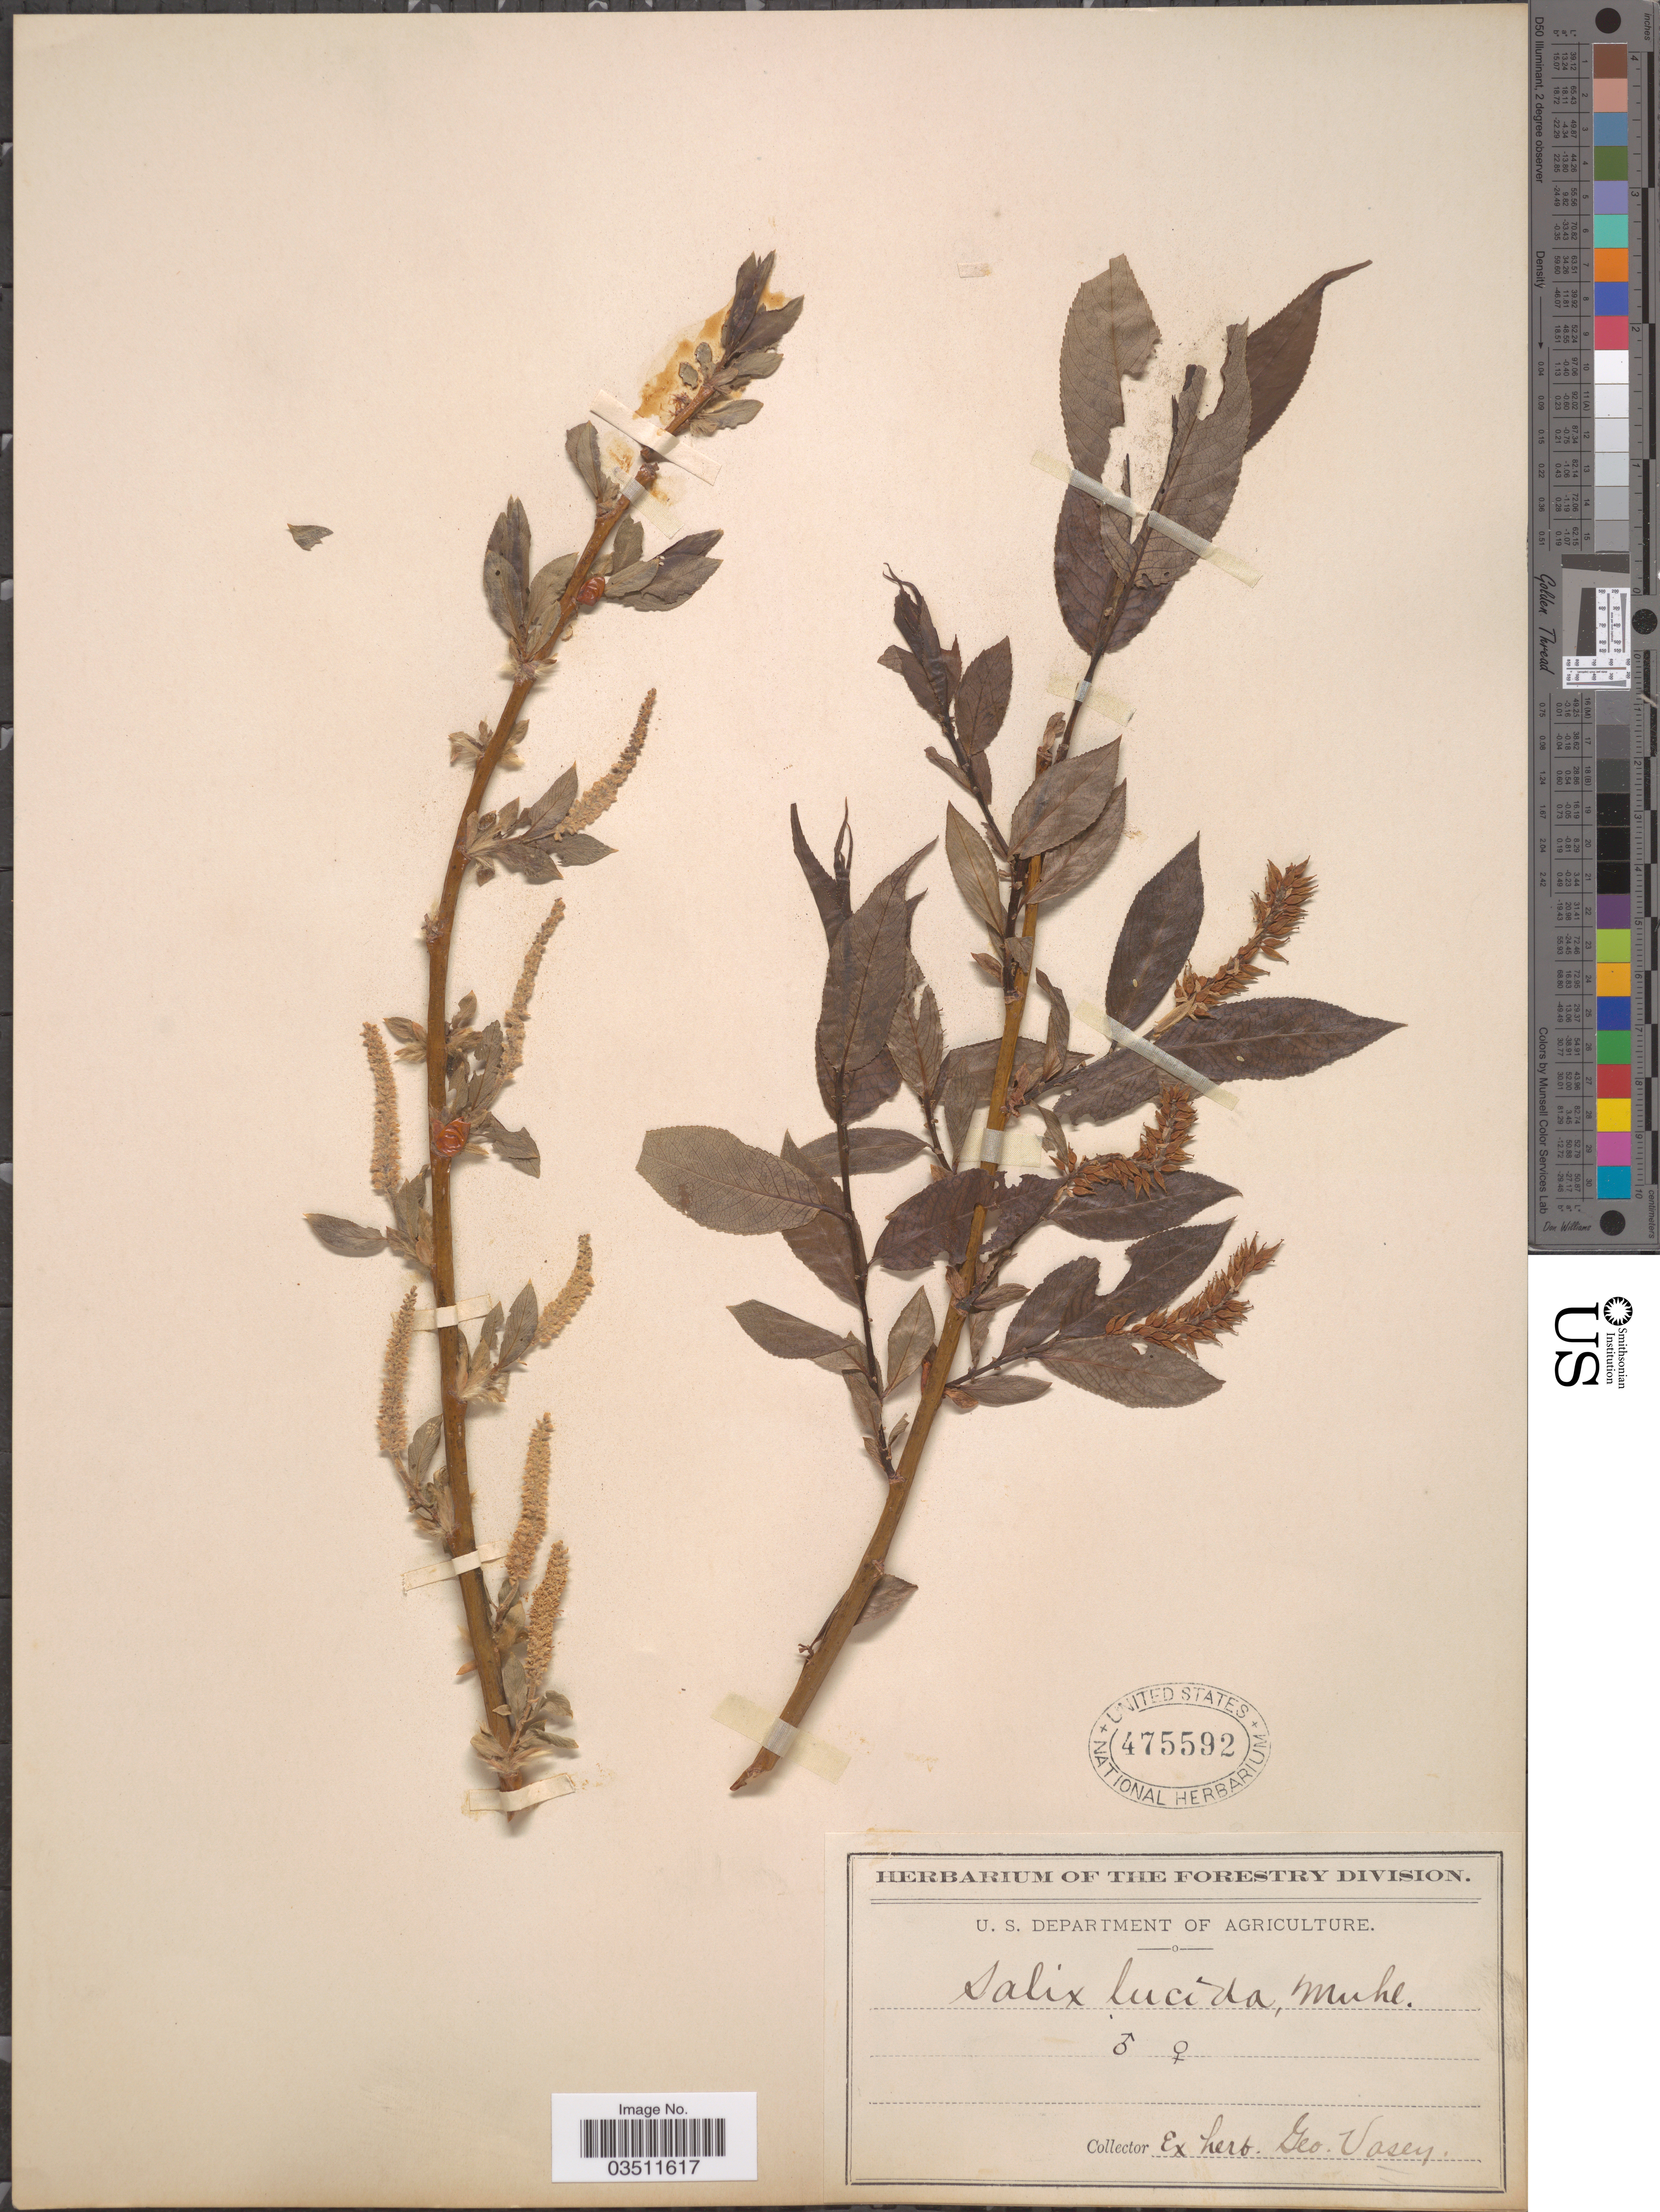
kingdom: Plantae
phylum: Tracheophyta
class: Magnoliopsida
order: Malpighiales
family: Salicaceae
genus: Salix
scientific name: Salix lucida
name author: Muhl.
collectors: ex Herb. Dr. Geo Vasey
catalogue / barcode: US 475592